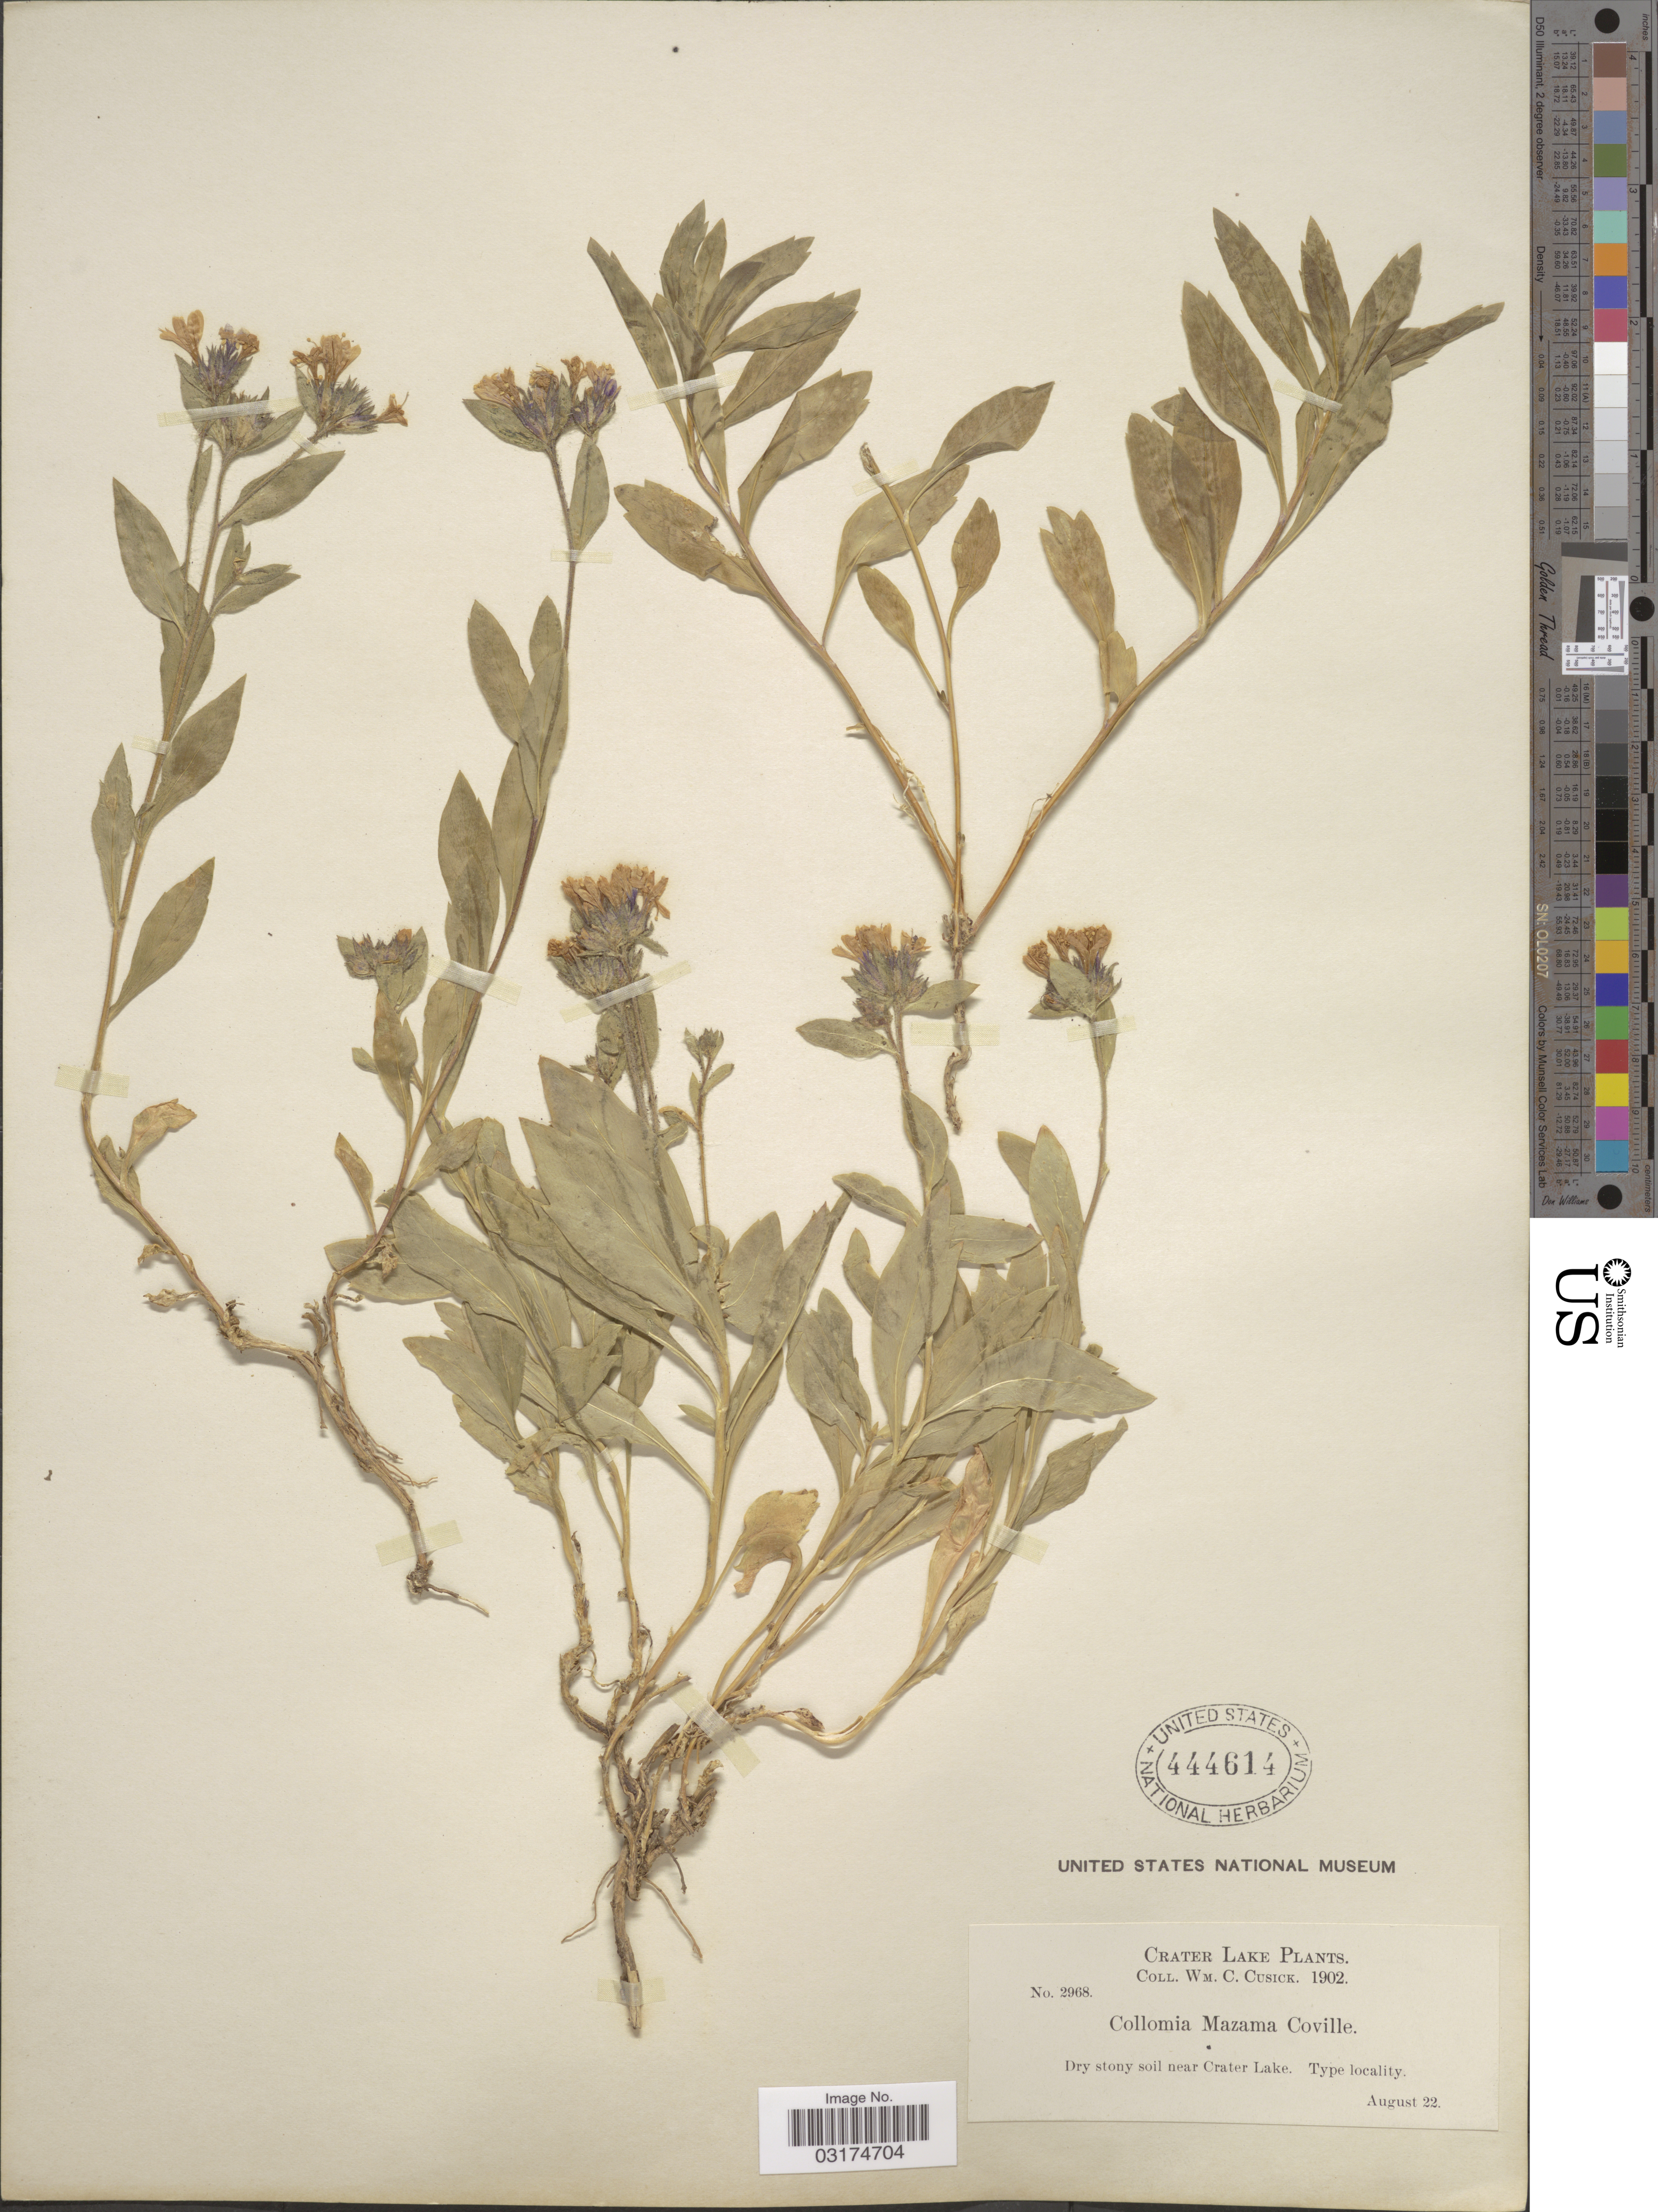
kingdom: Plantae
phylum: Tracheophyta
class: Magnoliopsida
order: Ericales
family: Polemoniaceae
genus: Collomia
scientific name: Collomia mazama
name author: Coville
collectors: W. C. Cusick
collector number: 2968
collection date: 1902-08-22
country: United States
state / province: Oregon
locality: Crater Lake. Dry stony soil near Crater Lake.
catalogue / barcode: US 444614